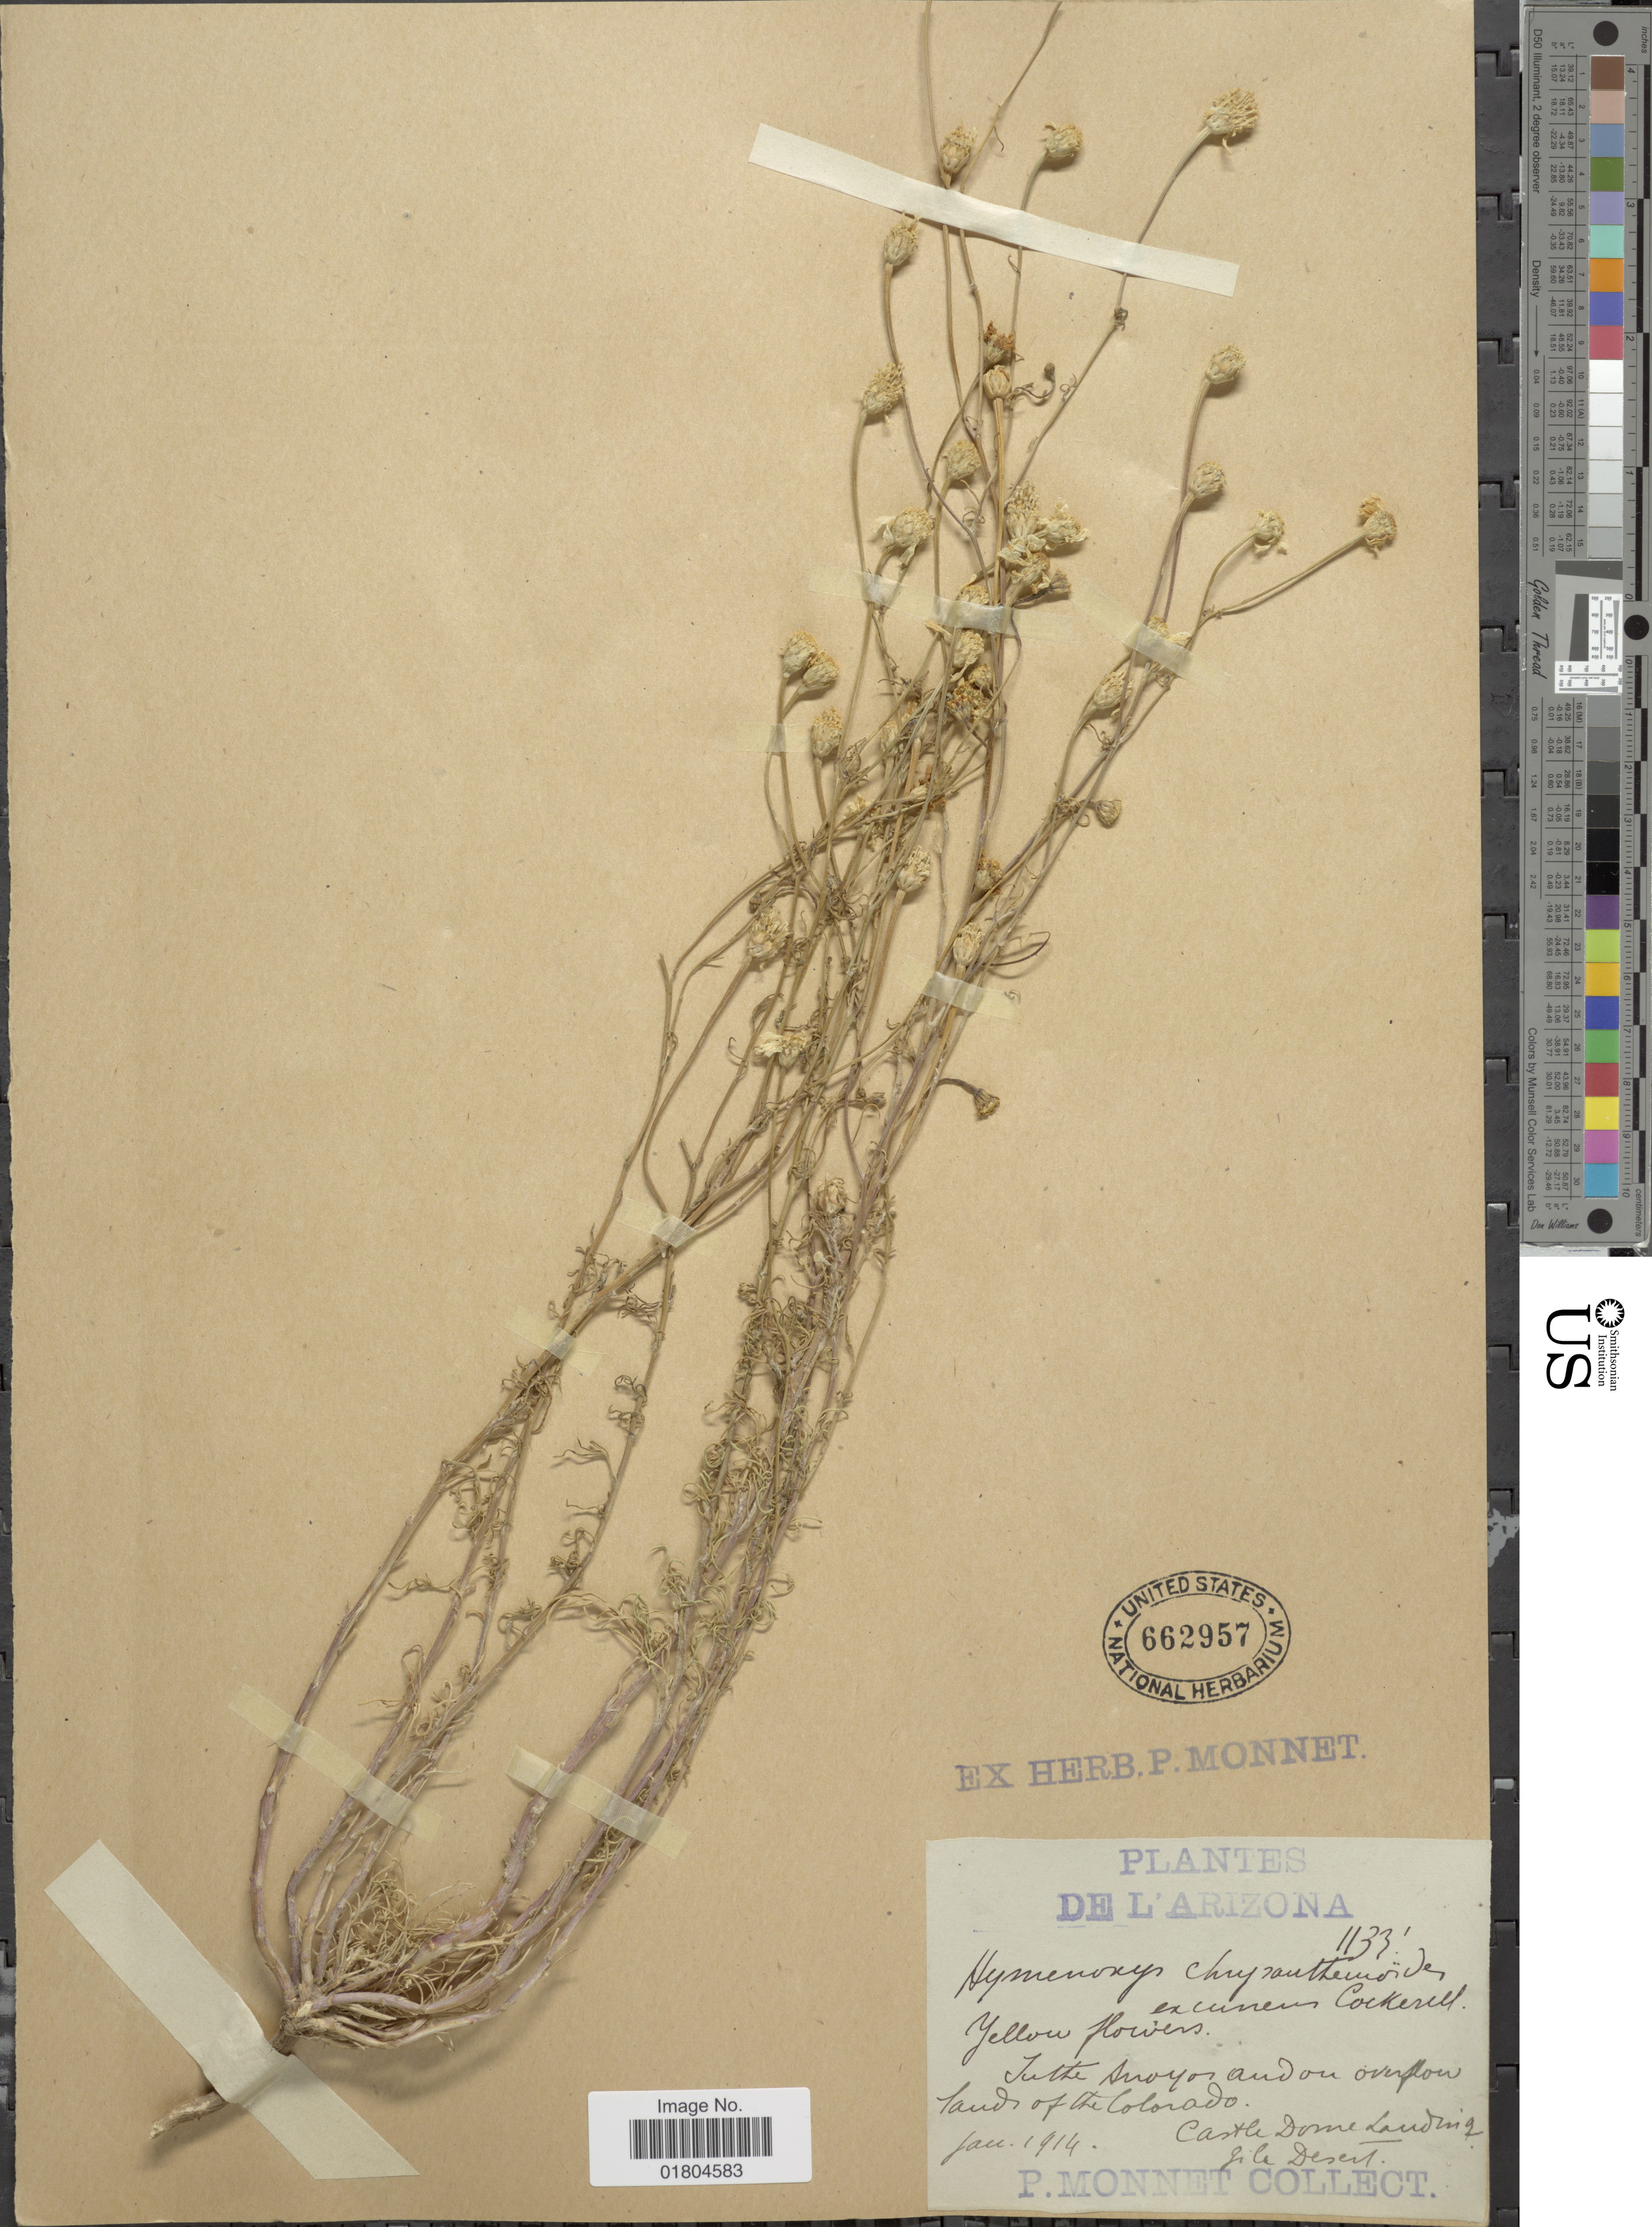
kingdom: Plantae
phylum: Tracheophyta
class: Magnoliopsida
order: Asterales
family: Asteraceae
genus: Hymenoxys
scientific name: Hymenoxys odorata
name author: DC.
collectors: P. Monnet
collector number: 1133?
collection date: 1914-01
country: United States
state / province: Arizona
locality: Sutte suoyos and on overflow lands of the Colorado. Castle Dome Landing. Gila Desert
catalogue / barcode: US 662957